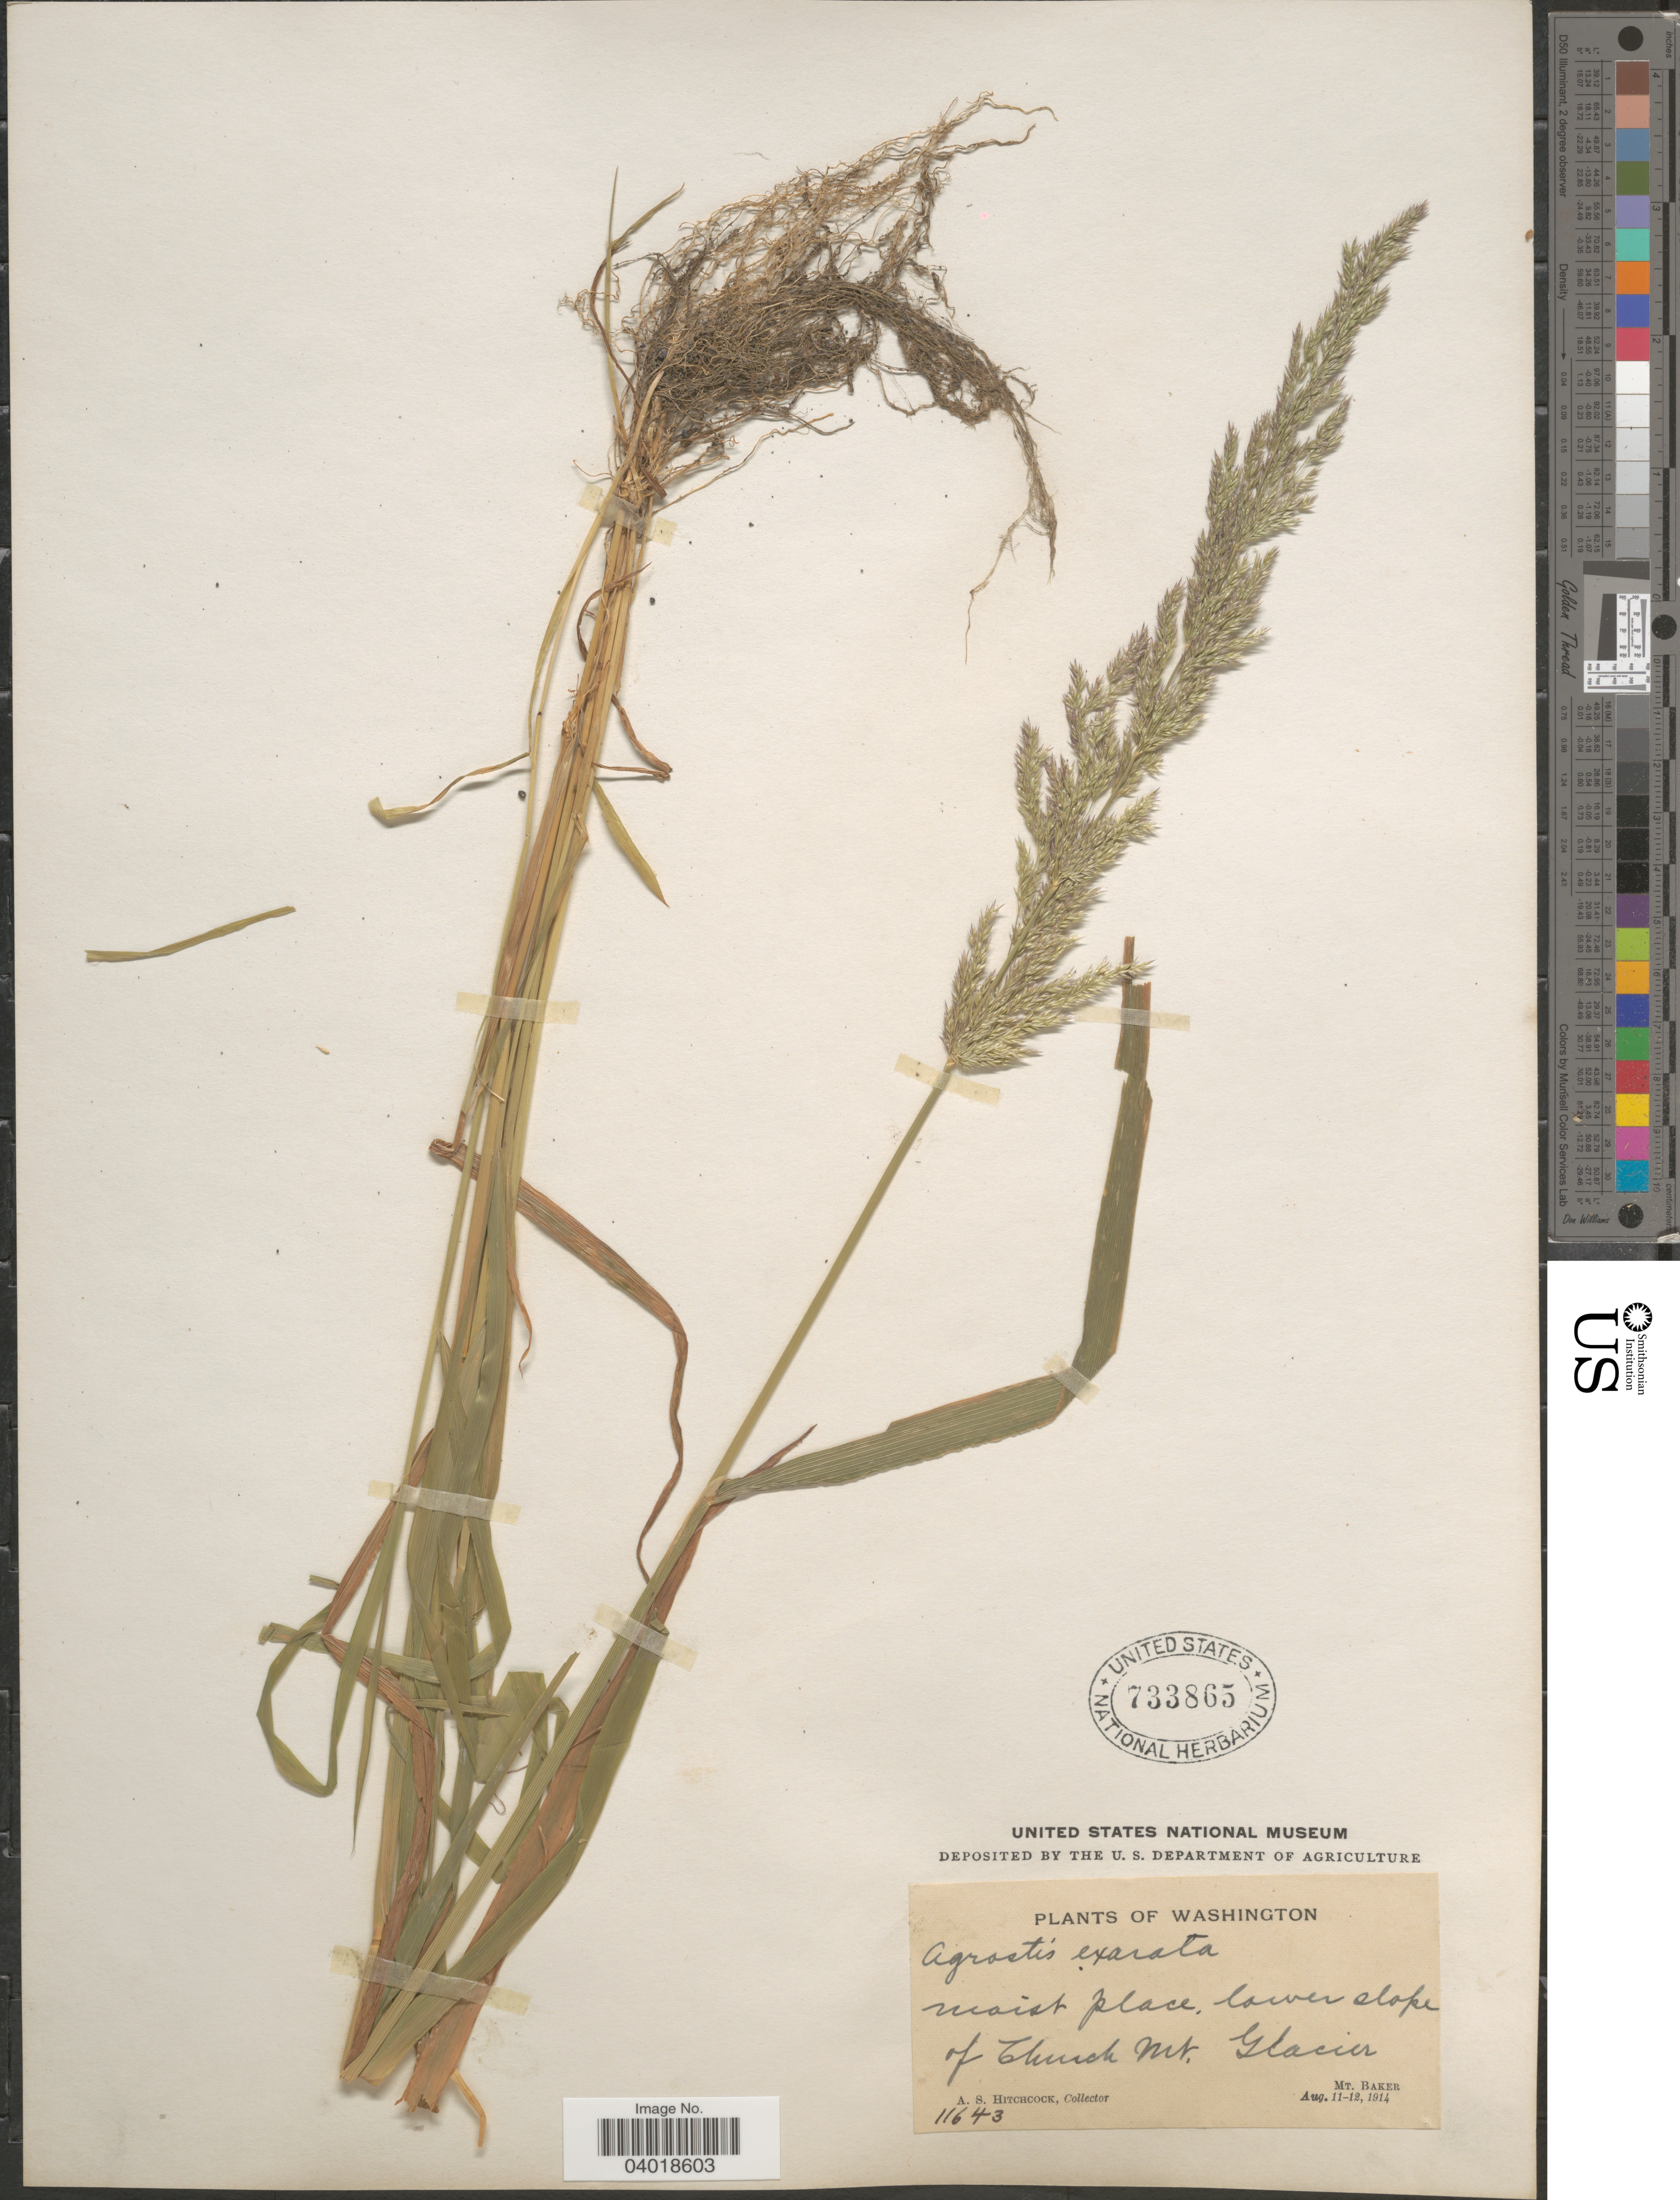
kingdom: Plantae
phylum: Tracheophyta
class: Liliopsida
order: Poales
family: Poaceae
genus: Agrostis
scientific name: Agrostis exarata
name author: Trin.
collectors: A. S. Hitchcock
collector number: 11643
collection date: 1914-08-11/1914-08-12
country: United States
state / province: Washington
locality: Moist place, lower slope of Church Mt. Glacier. Mt. Baker.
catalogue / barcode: US 733865